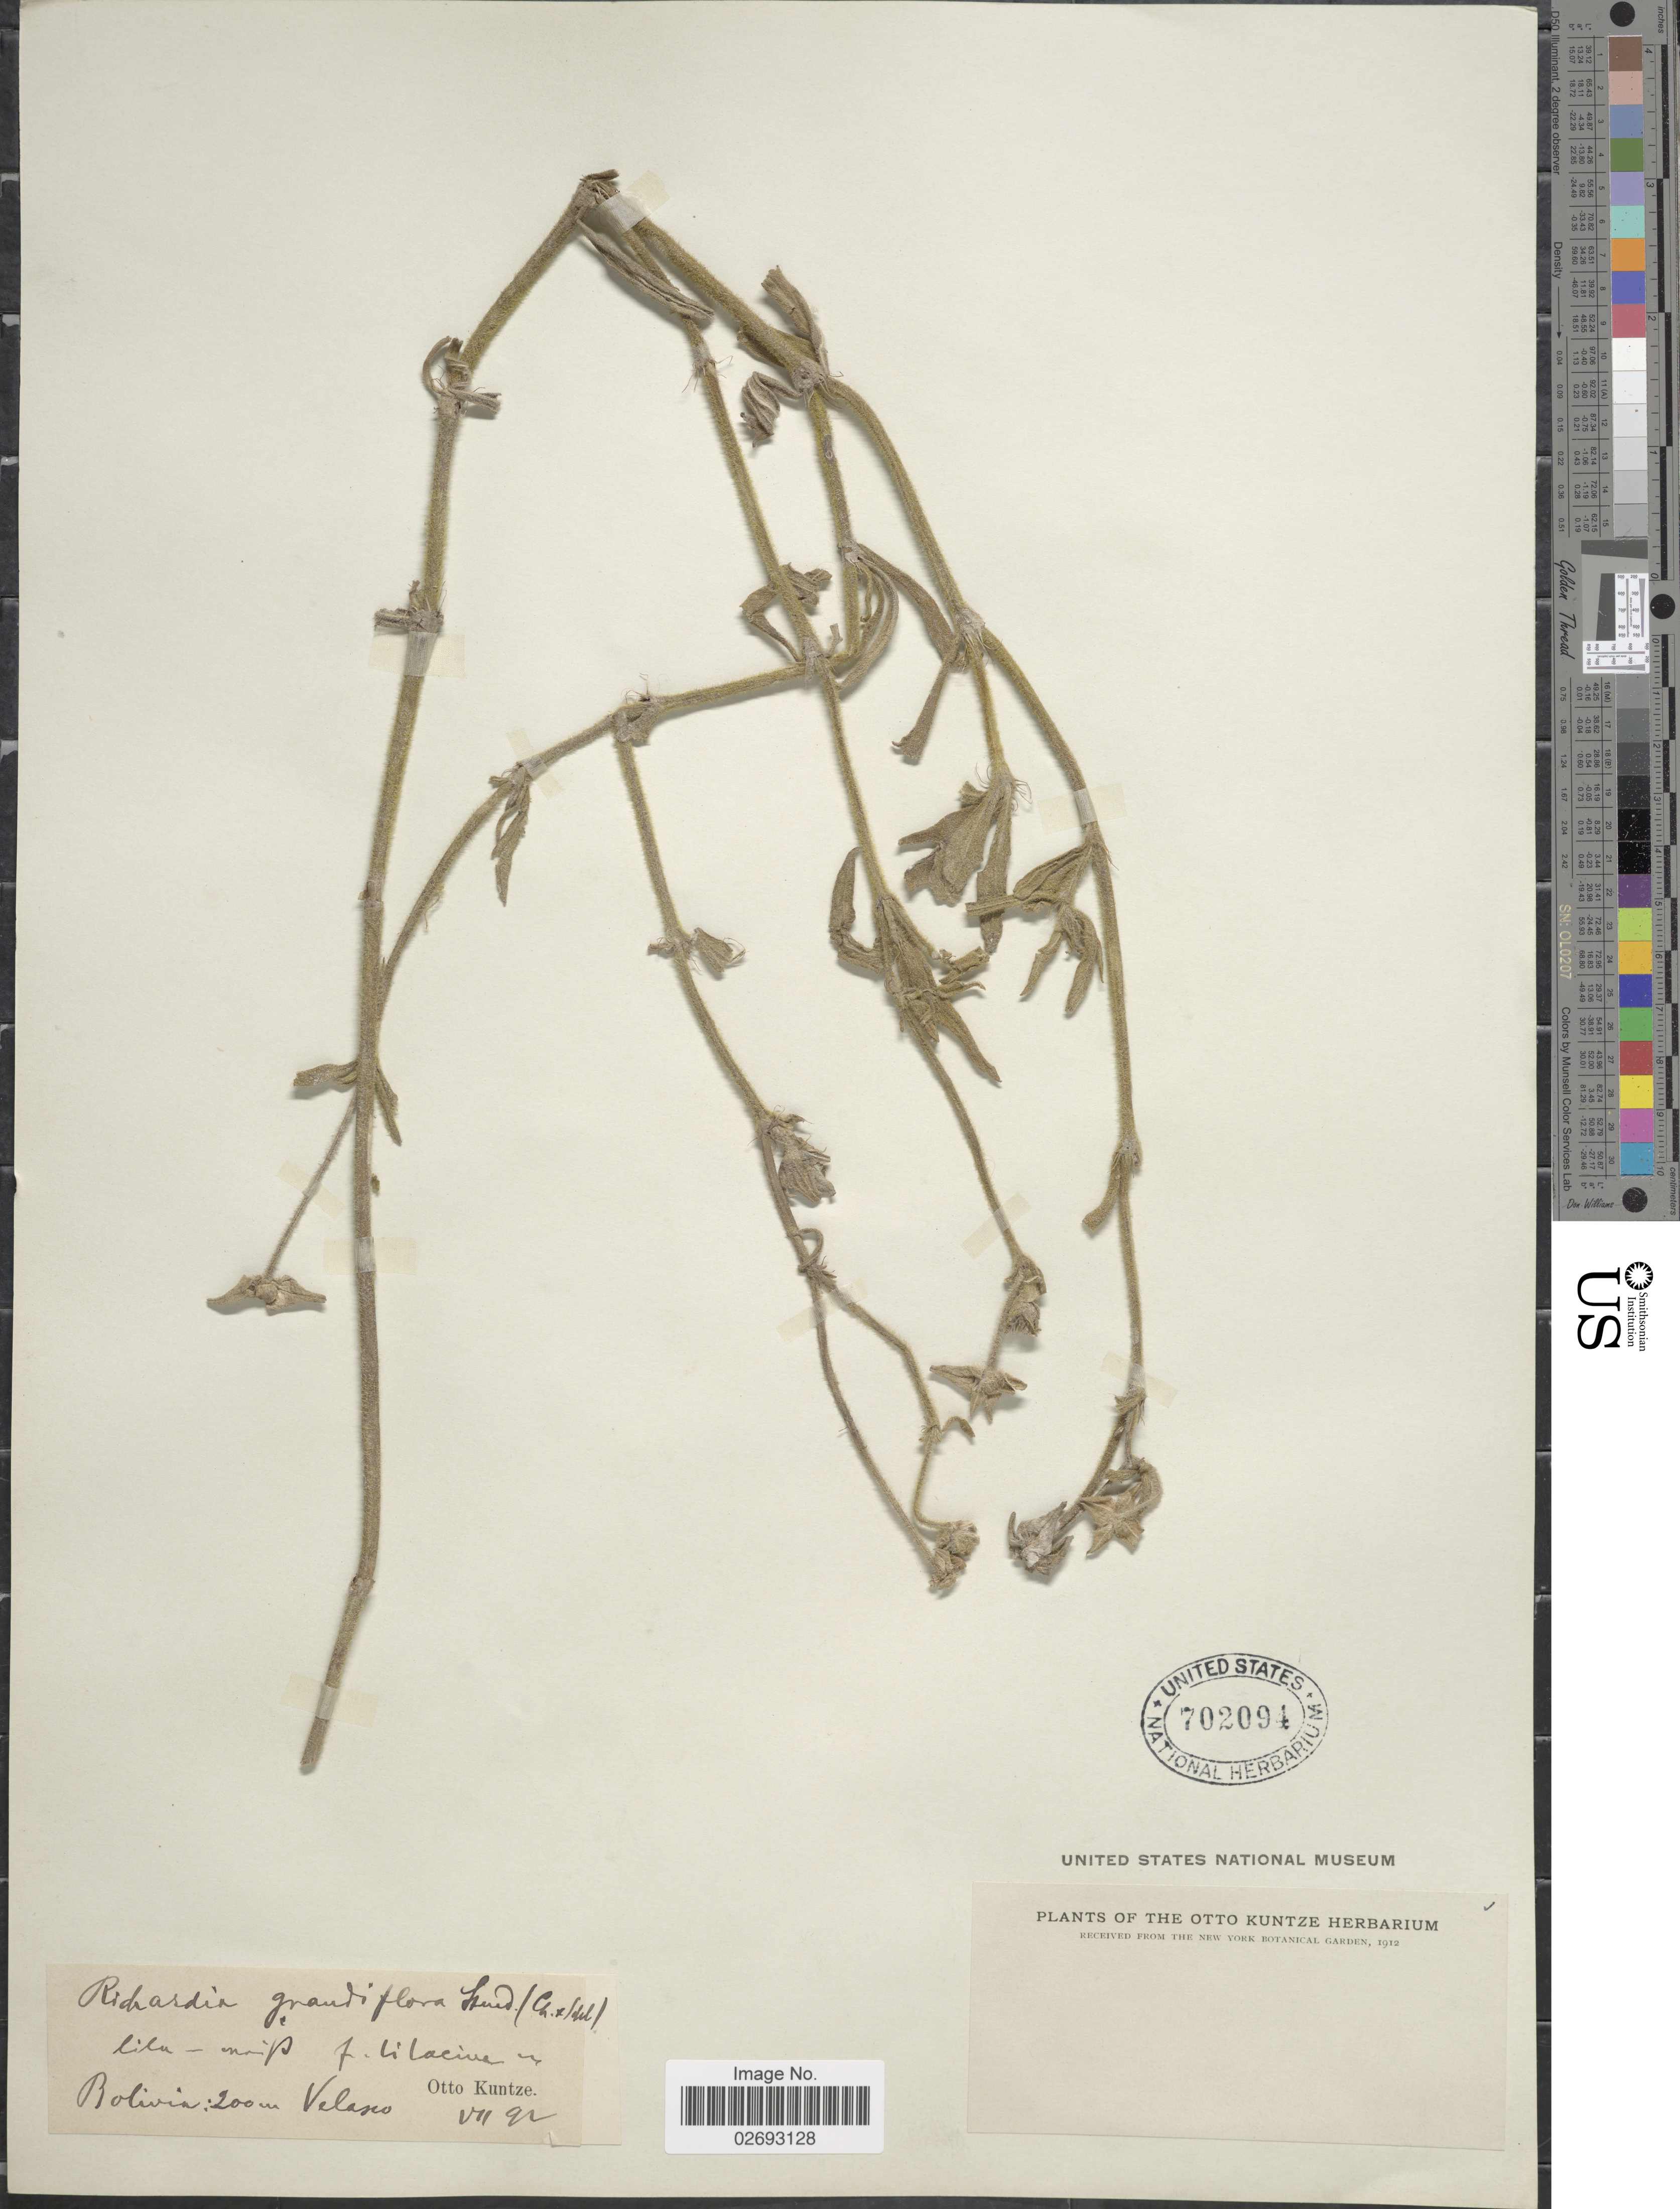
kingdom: Plantae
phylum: Tracheophyta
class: Magnoliopsida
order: Gentianales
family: Rubiaceae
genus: Richardia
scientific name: Richardia scabra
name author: L.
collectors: C.E.O. Kuntze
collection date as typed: Transcribed d/m/y: /7/92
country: Bolivia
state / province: Santa Cruz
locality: Velasco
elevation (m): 200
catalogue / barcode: US 702094